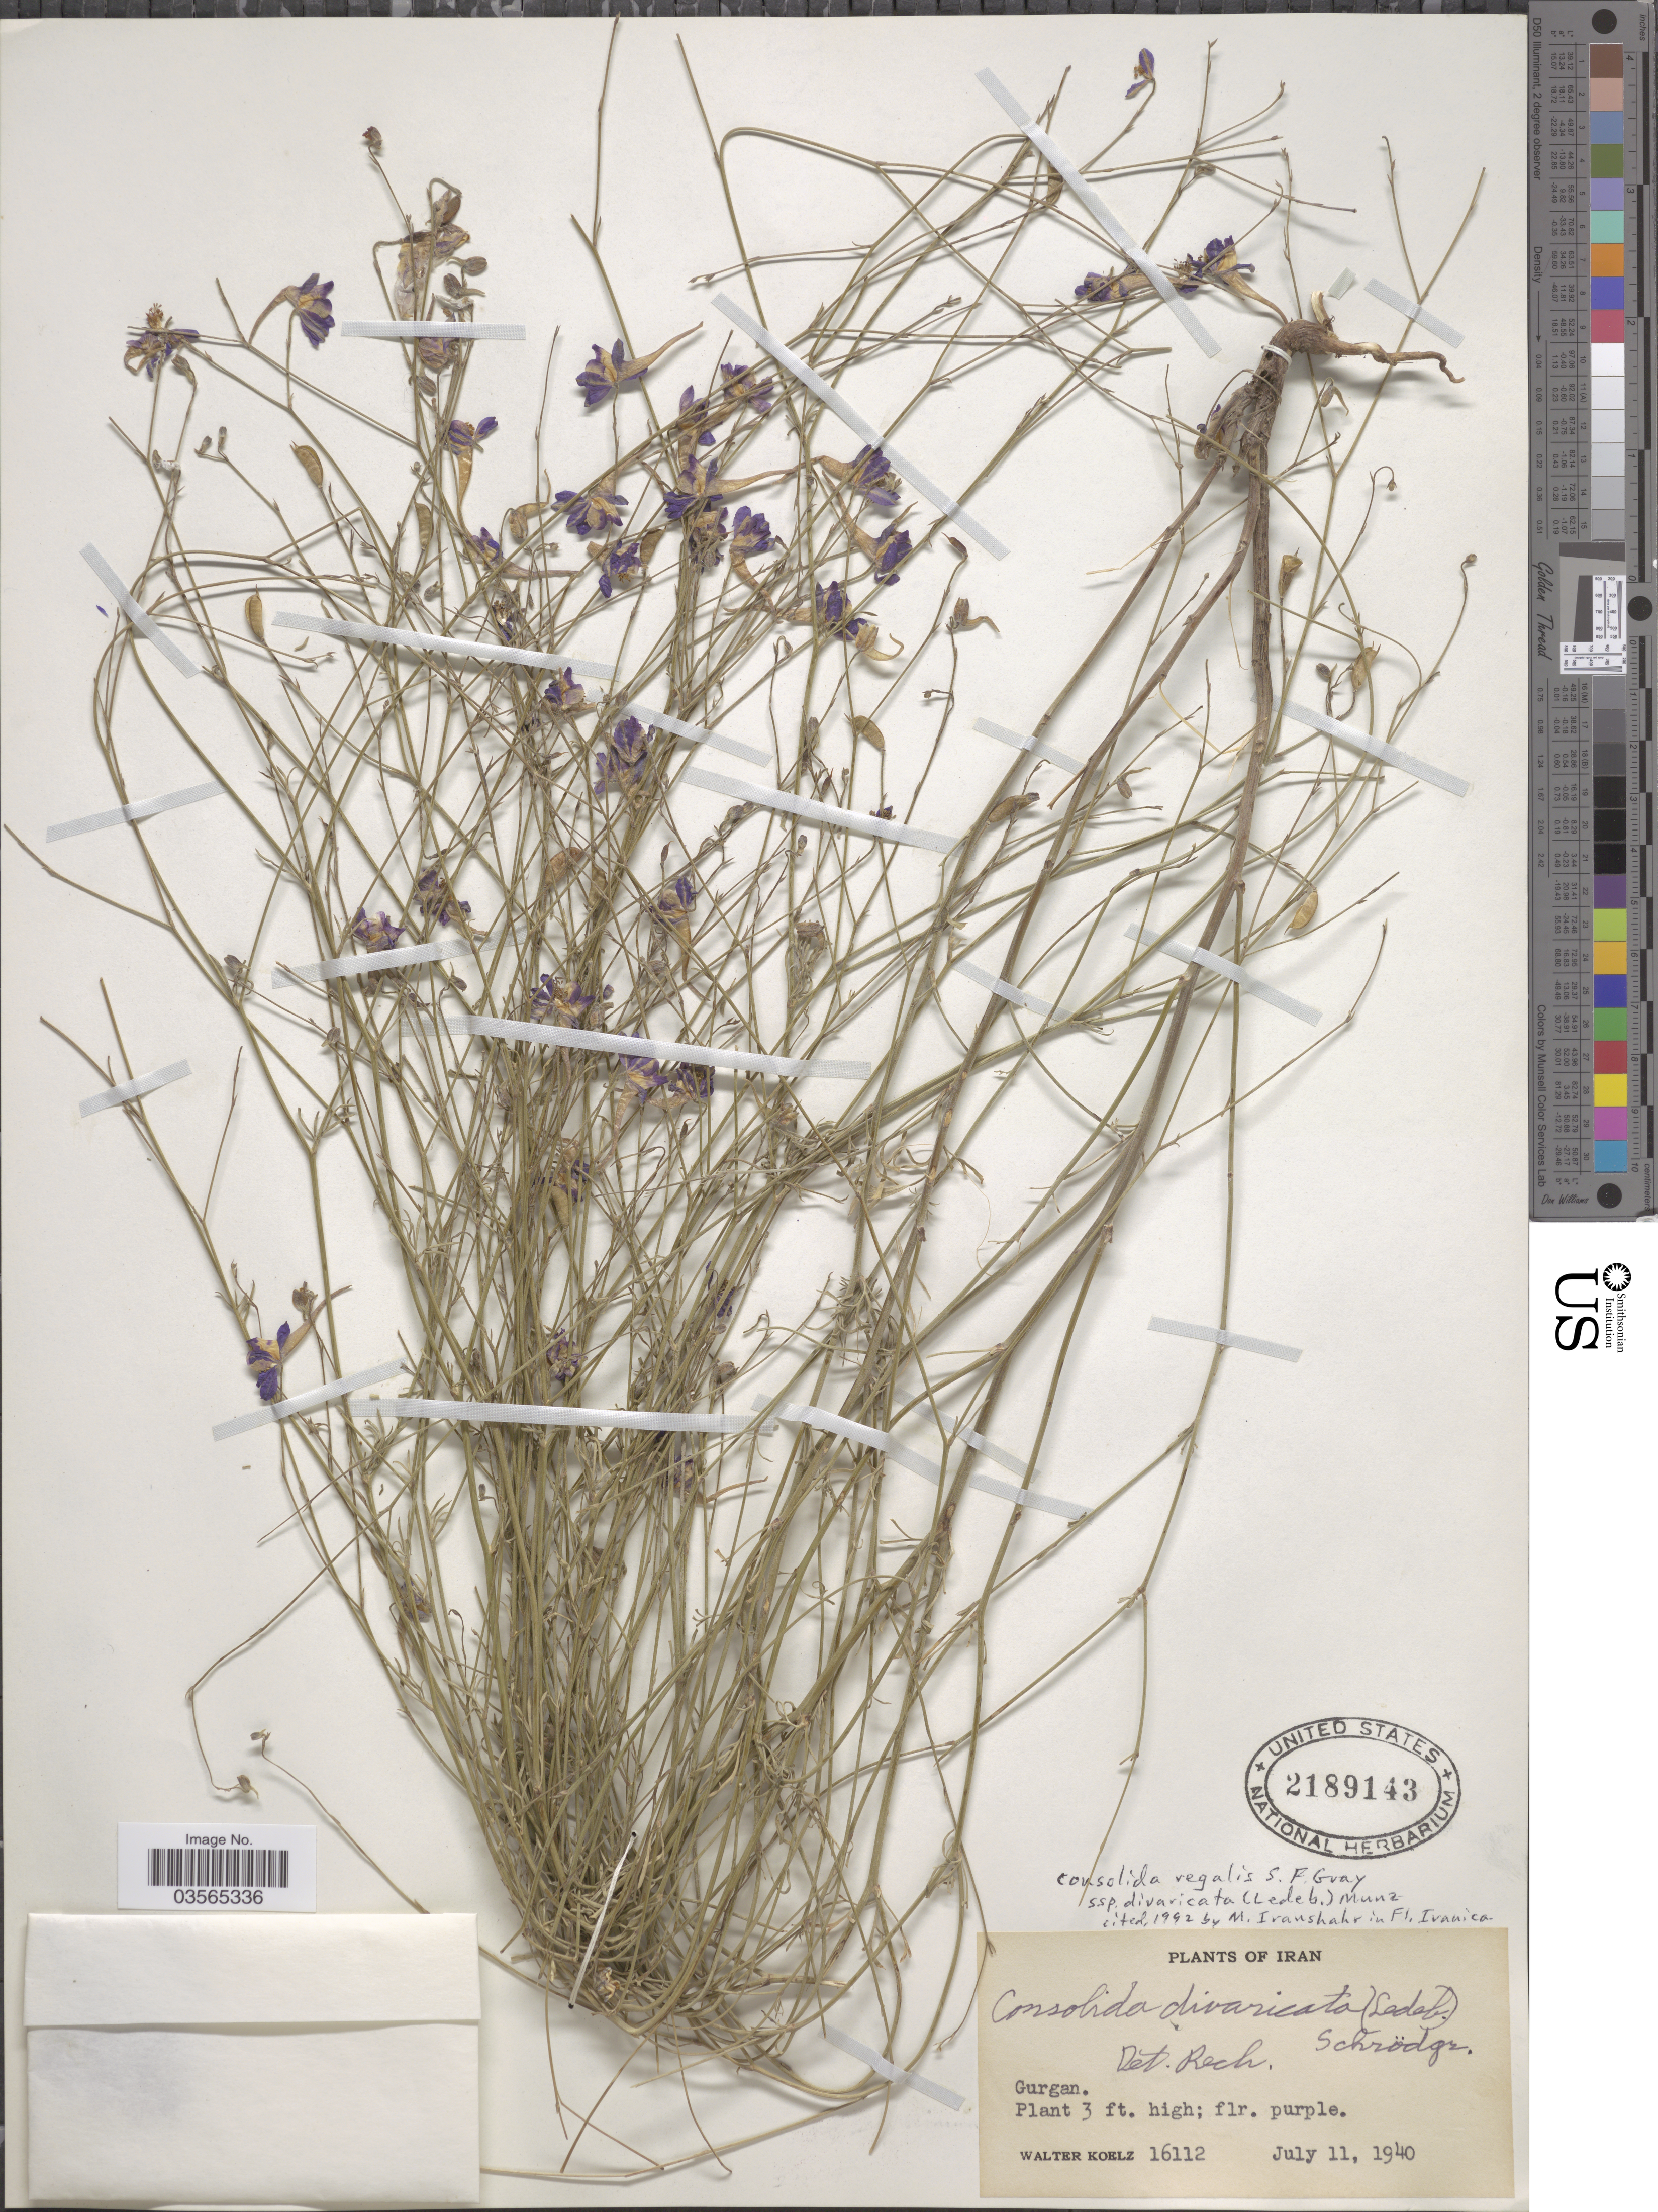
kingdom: Plantae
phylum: Tracheophyta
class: Magnoliopsida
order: Ranunculales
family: Ranunculaceae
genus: Delphinium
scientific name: Delphinium divaricatum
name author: Ledeb.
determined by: Strong, Mark T., (BOT), Smithsonian Institution - National Museum of Natural History (UNITED STATES)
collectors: W. N. Koelz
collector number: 16112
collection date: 1940-07-11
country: Iran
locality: Gurgan.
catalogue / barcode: US 2189143